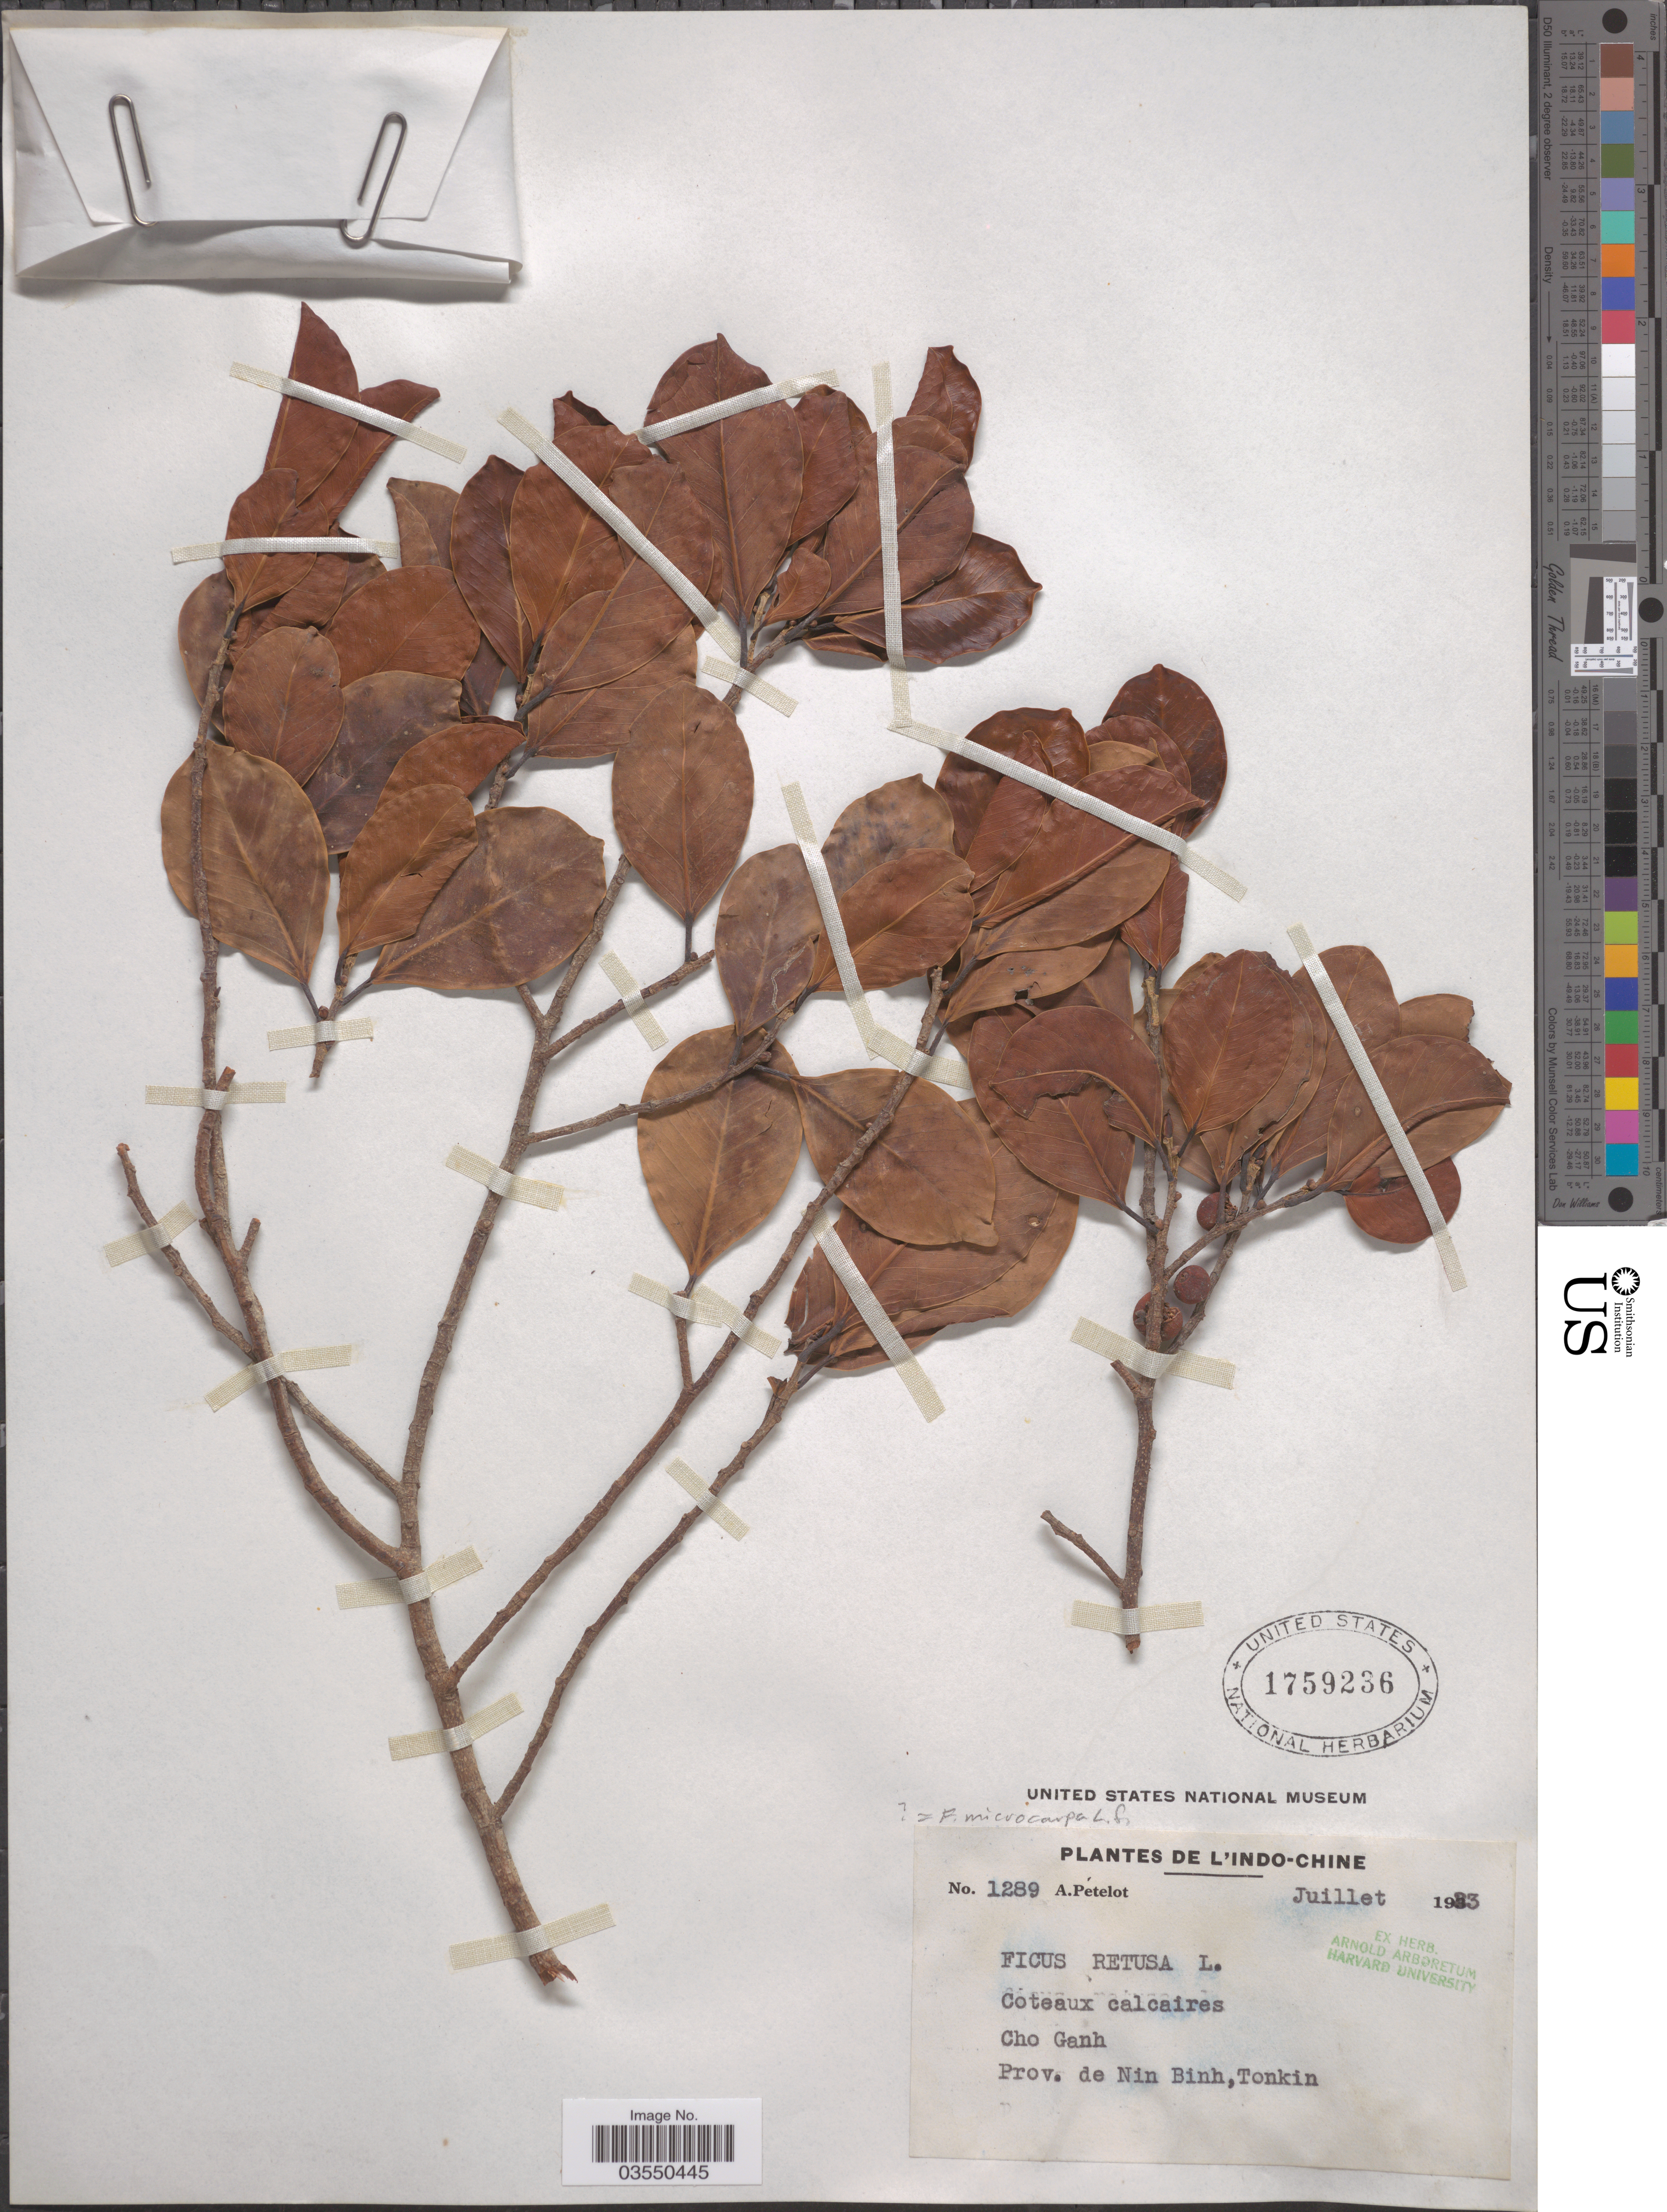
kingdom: Plantae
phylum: Tracheophyta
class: Magnoliopsida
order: Rosales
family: Moraceae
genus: Ficus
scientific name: Ficus microcarpa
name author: L. f.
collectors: A. Petelot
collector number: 1289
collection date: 1923-07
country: Vietnam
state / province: Ninh Binh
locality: Indo-Chine. Cho Ganh. Prov. de Nin Binh, Tonkin.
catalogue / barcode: US 1759236